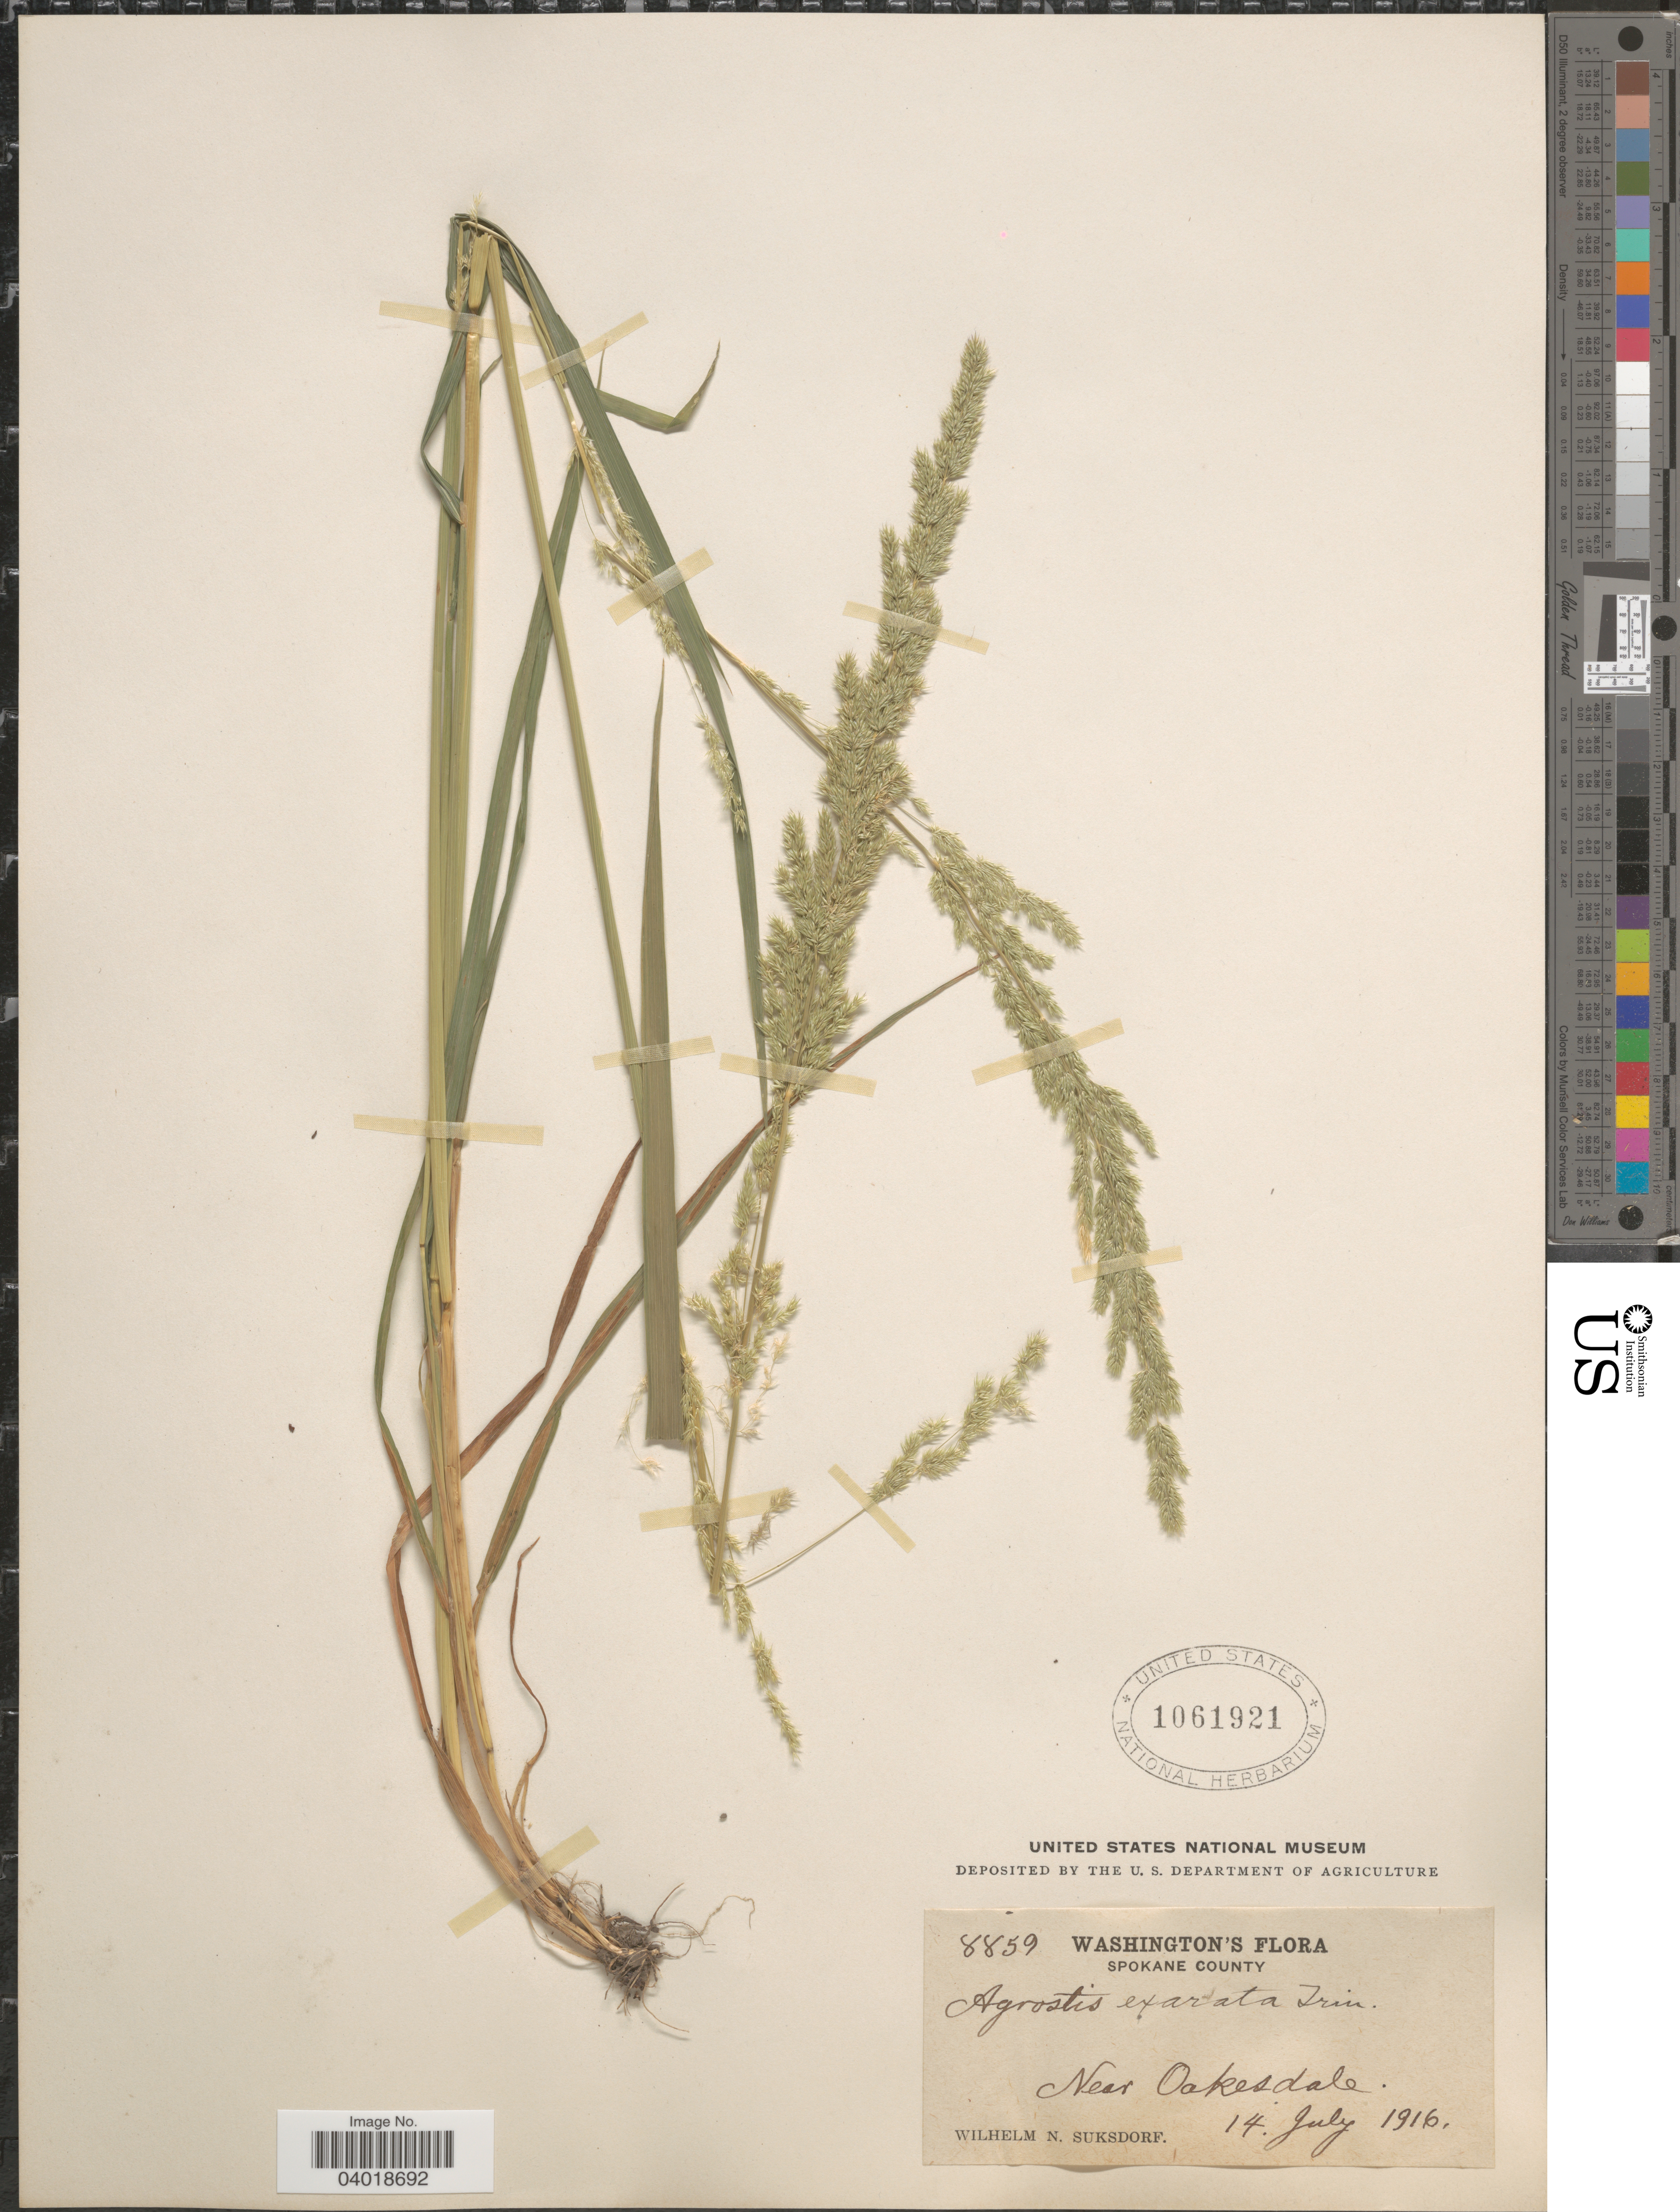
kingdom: Plantae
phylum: Tracheophyta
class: Liliopsida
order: Poales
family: Poaceae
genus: Agrostis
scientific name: Agrostis exarata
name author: Trin.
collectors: W. N. Suksdorf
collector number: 8859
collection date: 1916-07-14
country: United States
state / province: Washington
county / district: Spokane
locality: Spokane County. Near Oakesdale.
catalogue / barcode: US 1061921